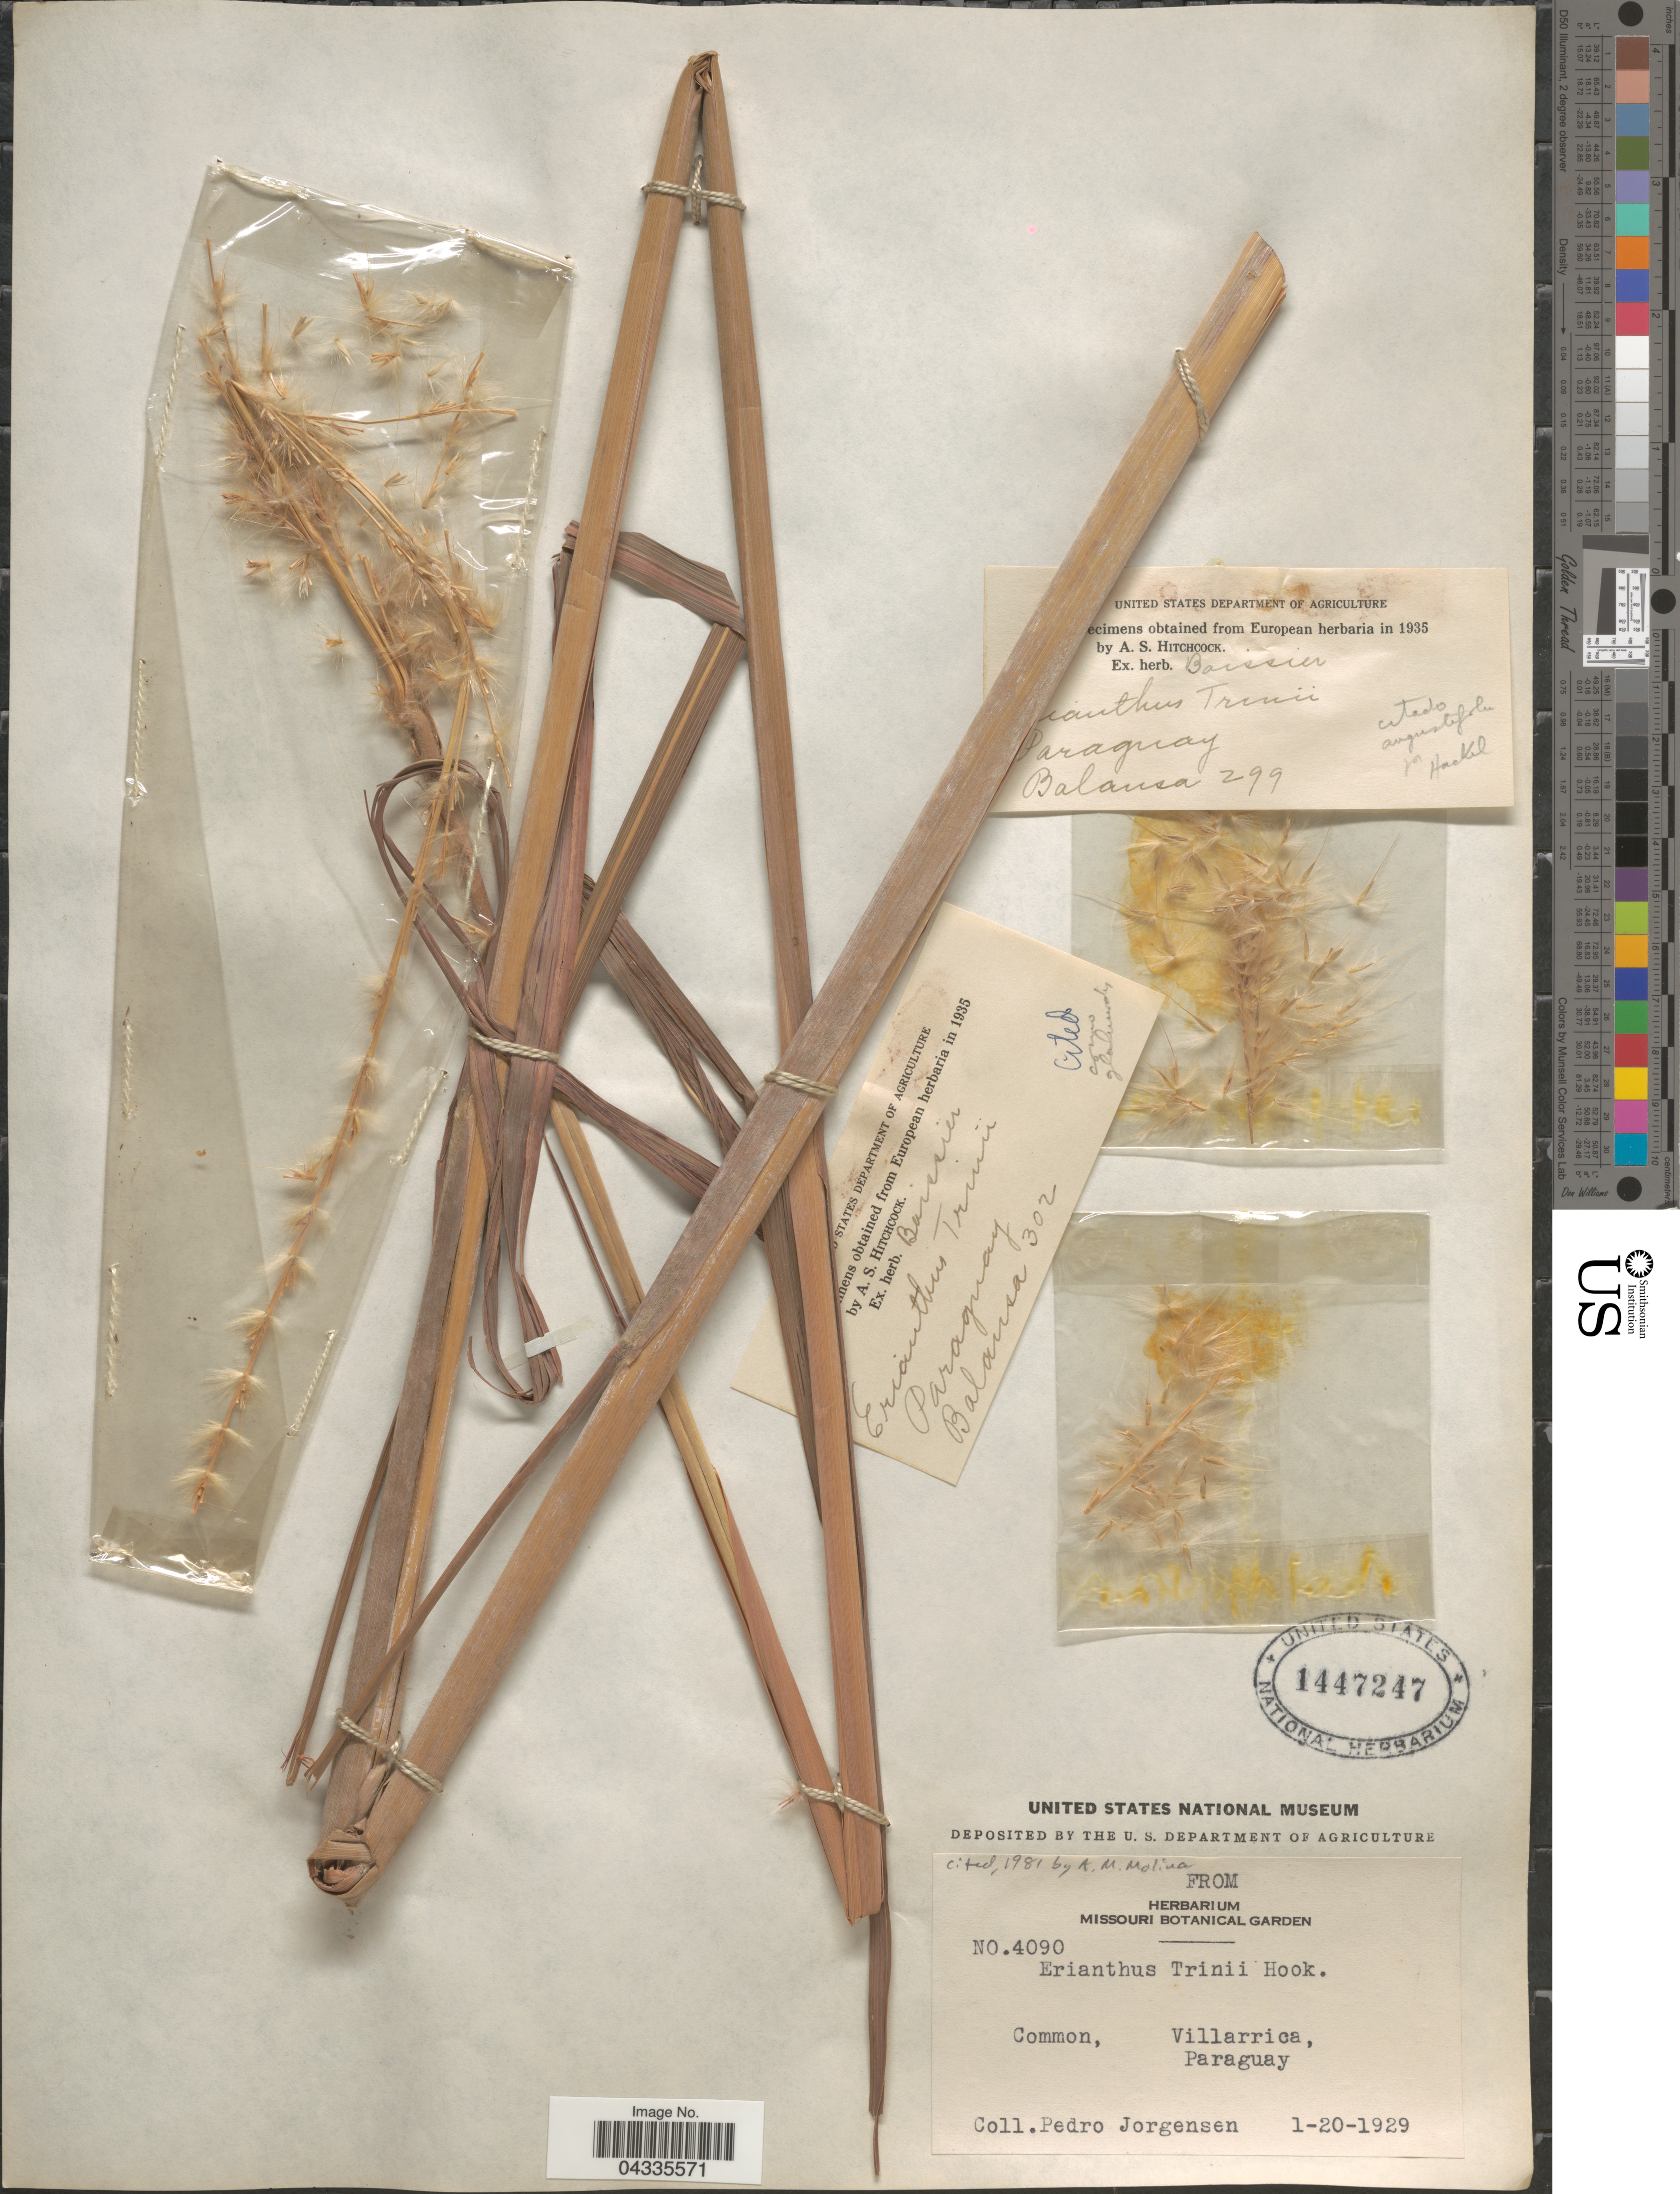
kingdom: Plantae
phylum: Tracheophyta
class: Liliopsida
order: Poales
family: Poaceae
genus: Erianthus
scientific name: Erianthus trinii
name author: Hack.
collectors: P. Jörgensen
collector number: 4090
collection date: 1929-01-20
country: Paraguay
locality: Common, Villarrica.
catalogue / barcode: US 1447247